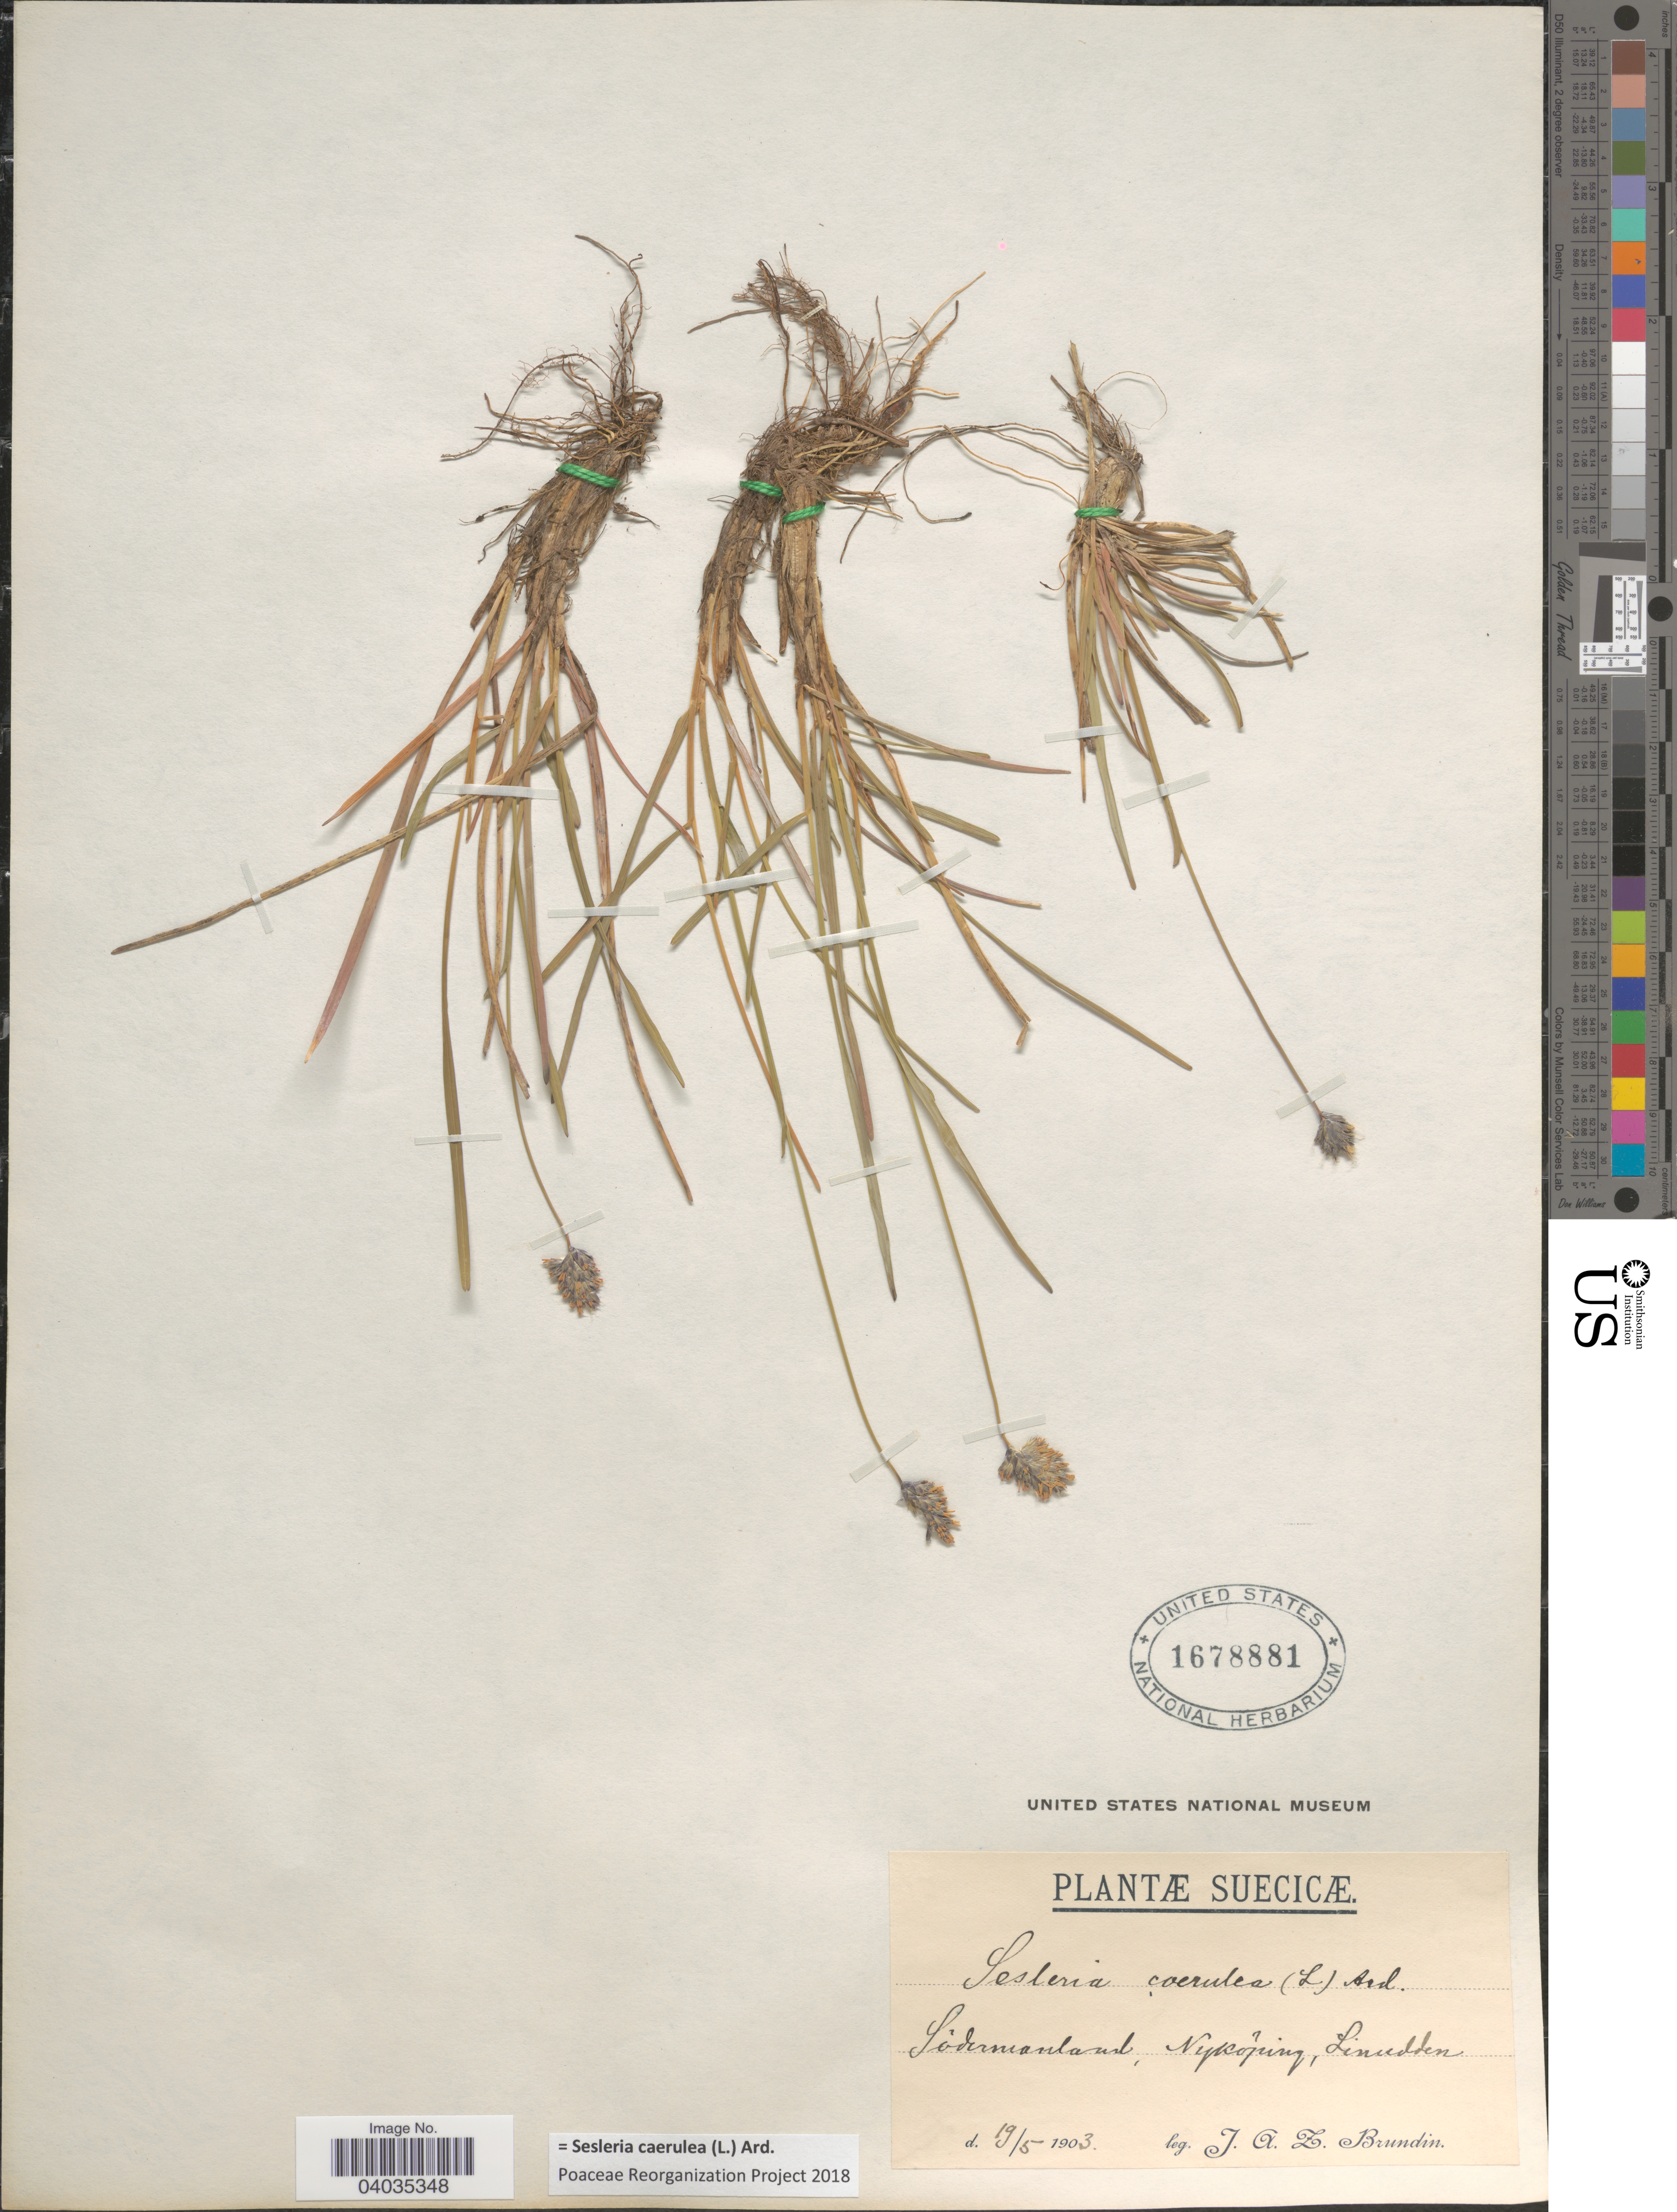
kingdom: Plantae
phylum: Tracheophyta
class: Liliopsida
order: Poales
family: Poaceae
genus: Sesleria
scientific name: Sesleria caerulea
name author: (L.) Ard.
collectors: J. Brundin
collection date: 1903-05-19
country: Sweden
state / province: Sodermanland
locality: Suecicæ. Nyköping, Linudden.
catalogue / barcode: US 1678881